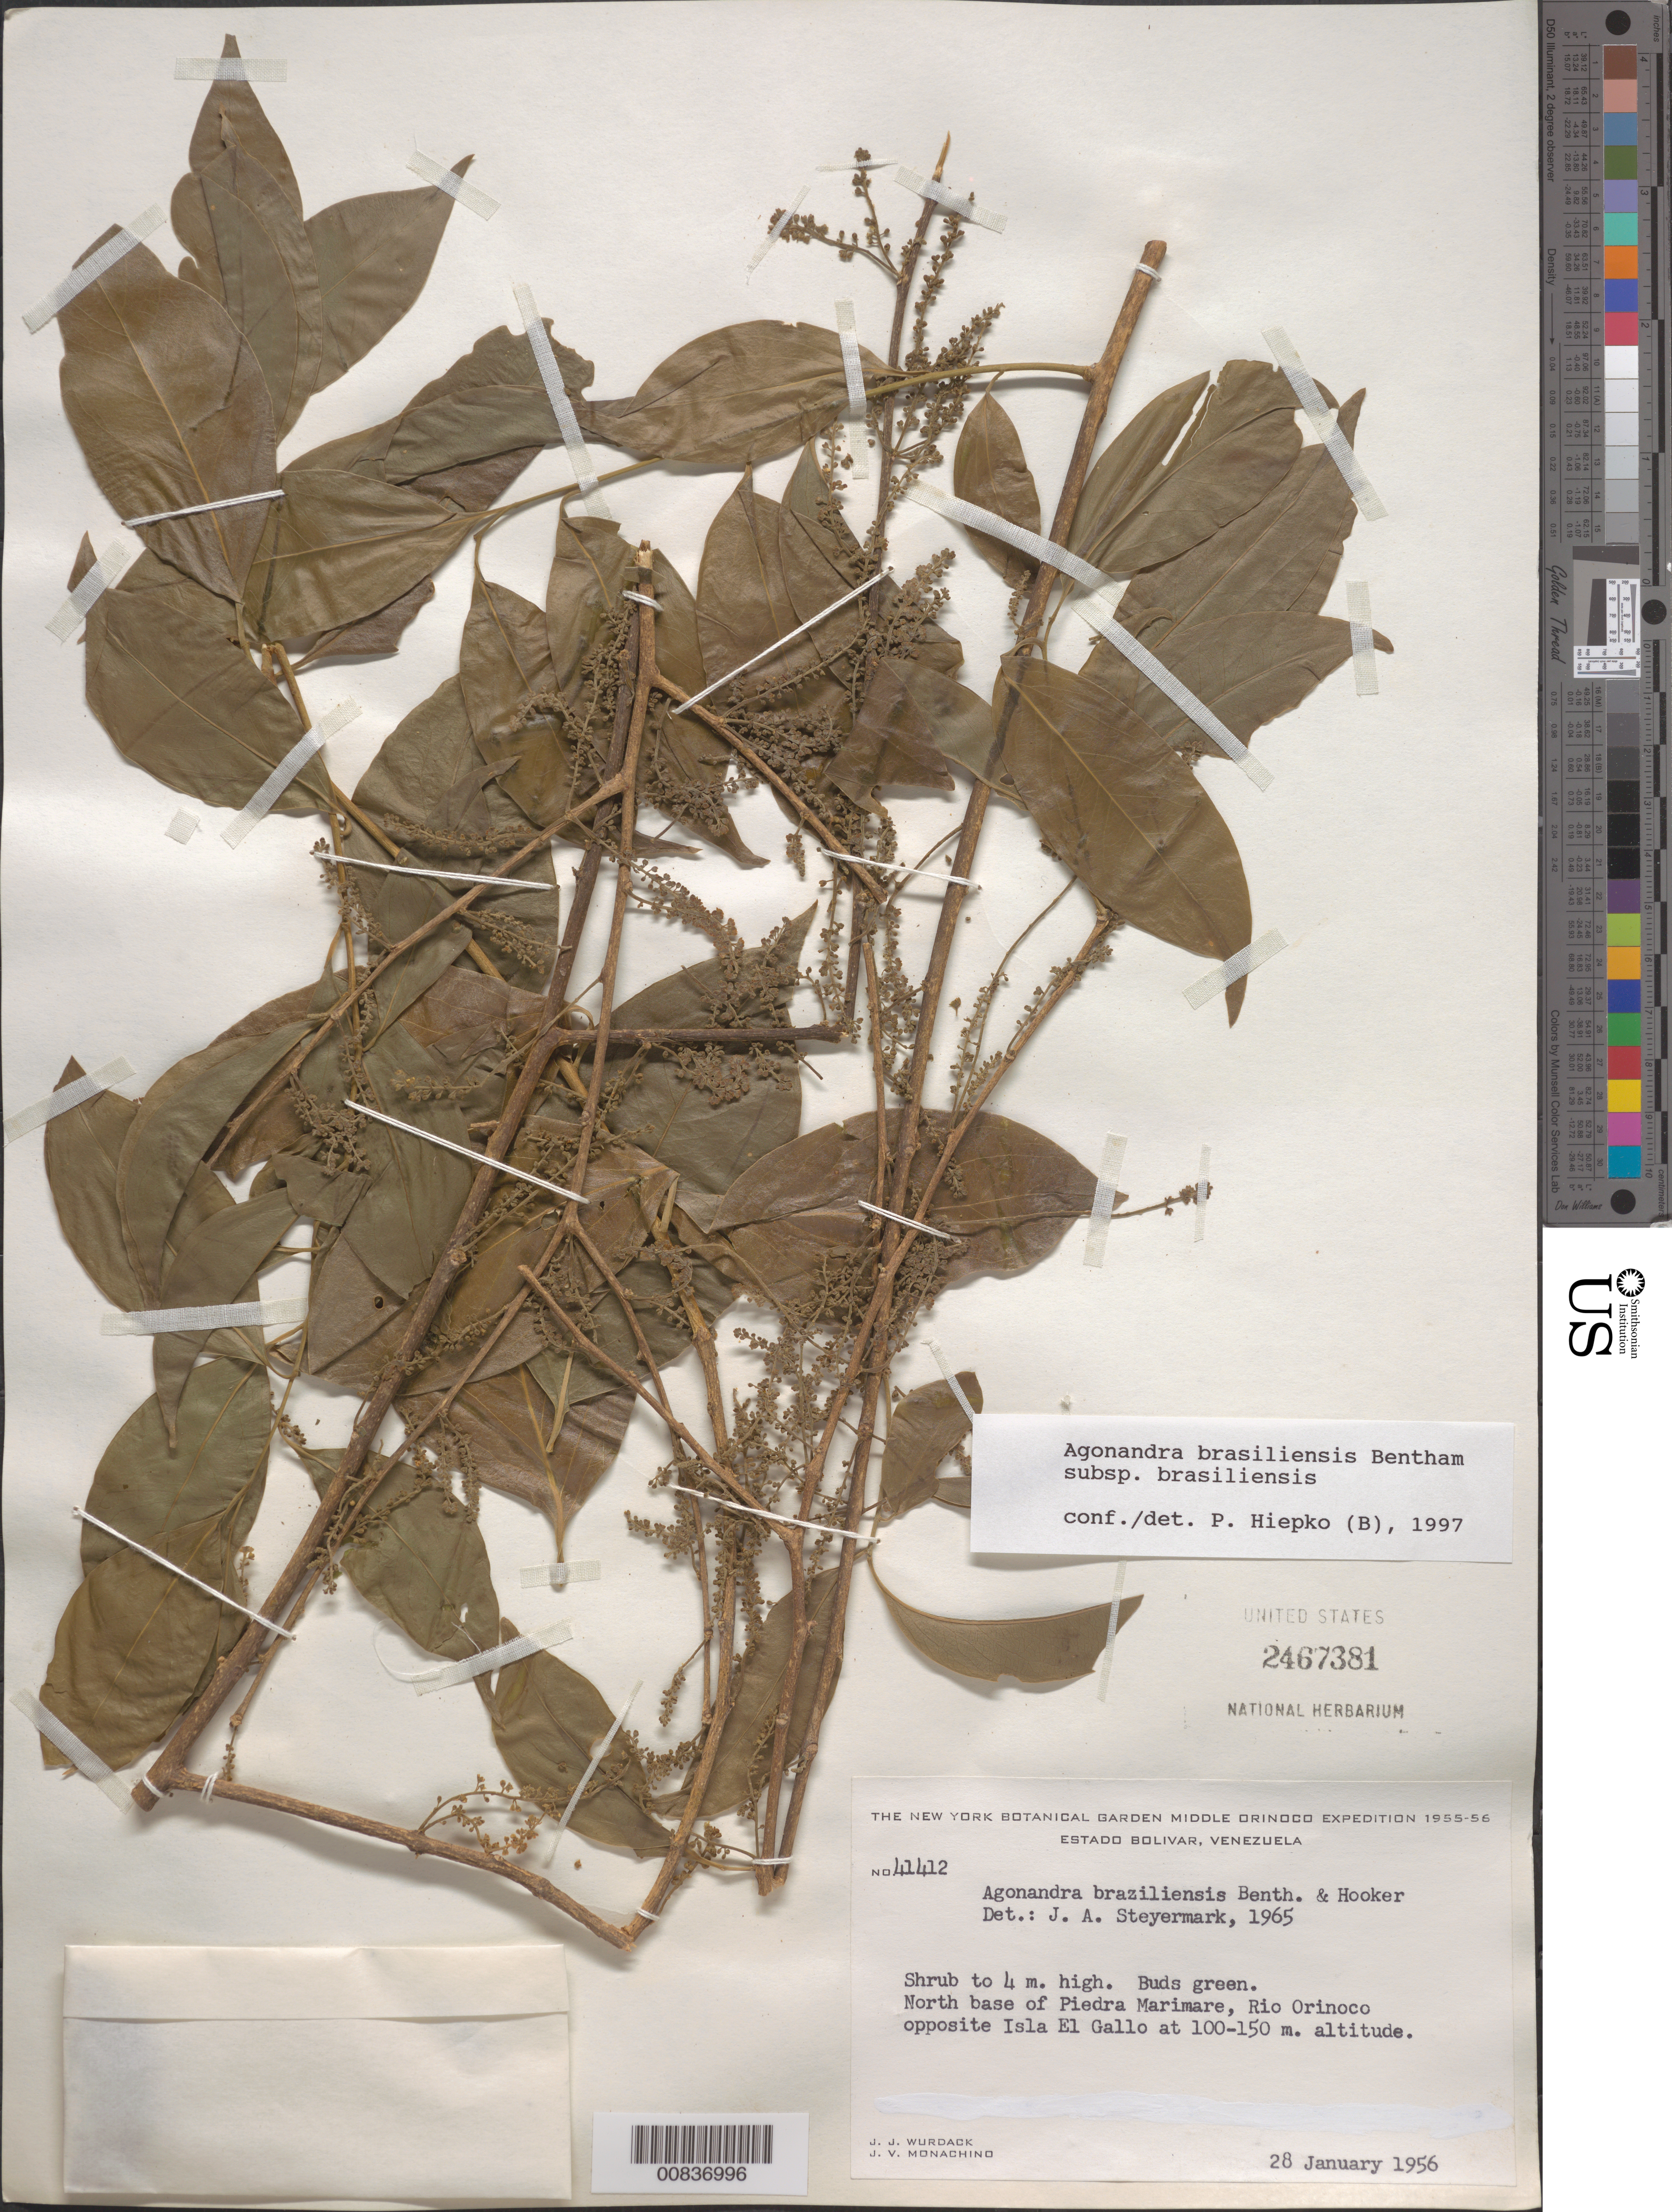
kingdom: Plantae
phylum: Tracheophyta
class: Magnoliopsida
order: Santalales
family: Opiliaceae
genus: Agonandra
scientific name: Agonandra brasiliensis subsp. brasiliensis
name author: Benth. & Hook. f.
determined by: Hiepko, P. H.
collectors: J. J. Wurdack & J. V. Monachino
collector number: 41412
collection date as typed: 28-Jan-56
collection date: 1956-01-28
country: Venezuela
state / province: Bolívar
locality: Piedra Marimare, E bank of Río Orinoco, opposite head of Isla El Gallo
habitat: N base of piedra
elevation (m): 100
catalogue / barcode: US 2467381